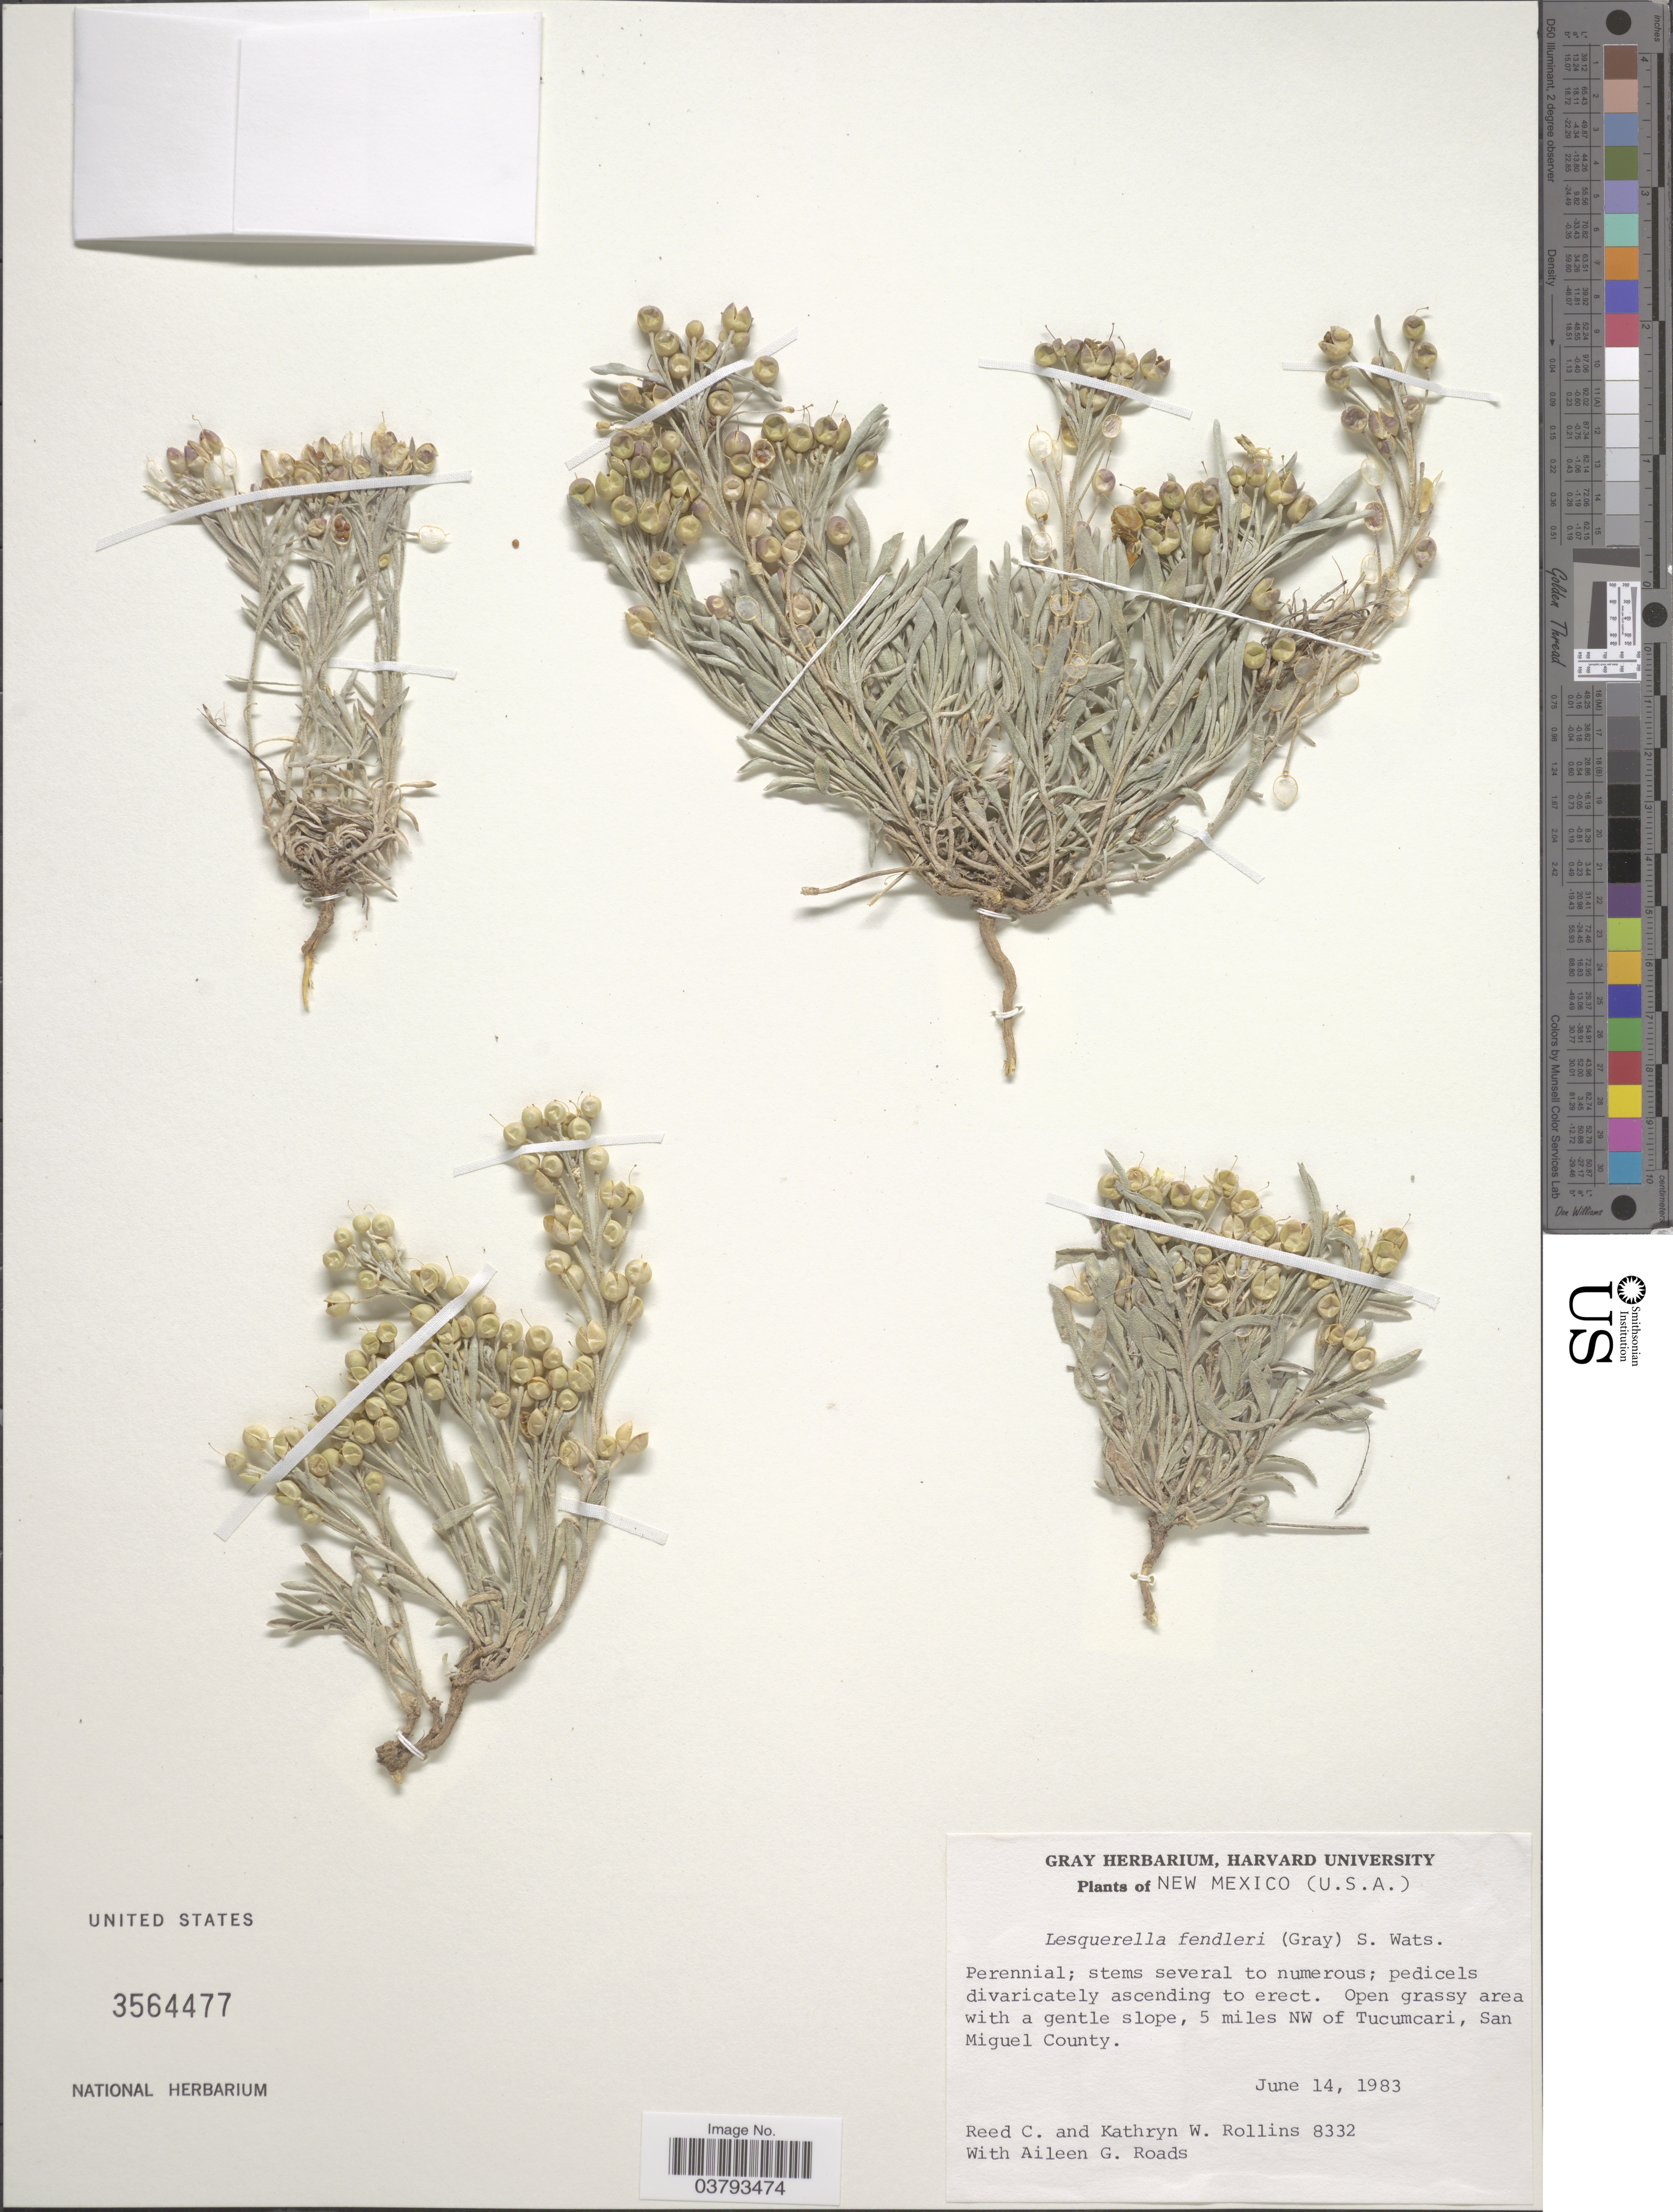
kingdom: Plantae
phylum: Tracheophyta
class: Magnoliopsida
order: Brassicales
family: Brassicaceae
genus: Lesquerella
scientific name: Lesquerella fendleri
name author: (A. Gray) S. Watson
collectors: R. C. Rollins, K. W. Rollins & A. Roads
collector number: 8332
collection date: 1983-06-14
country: United States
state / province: New Mexico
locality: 5 miles NW of Tucumcari, Sang Miquel County.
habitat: open grassy area with a gentle slope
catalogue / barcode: US 3564477